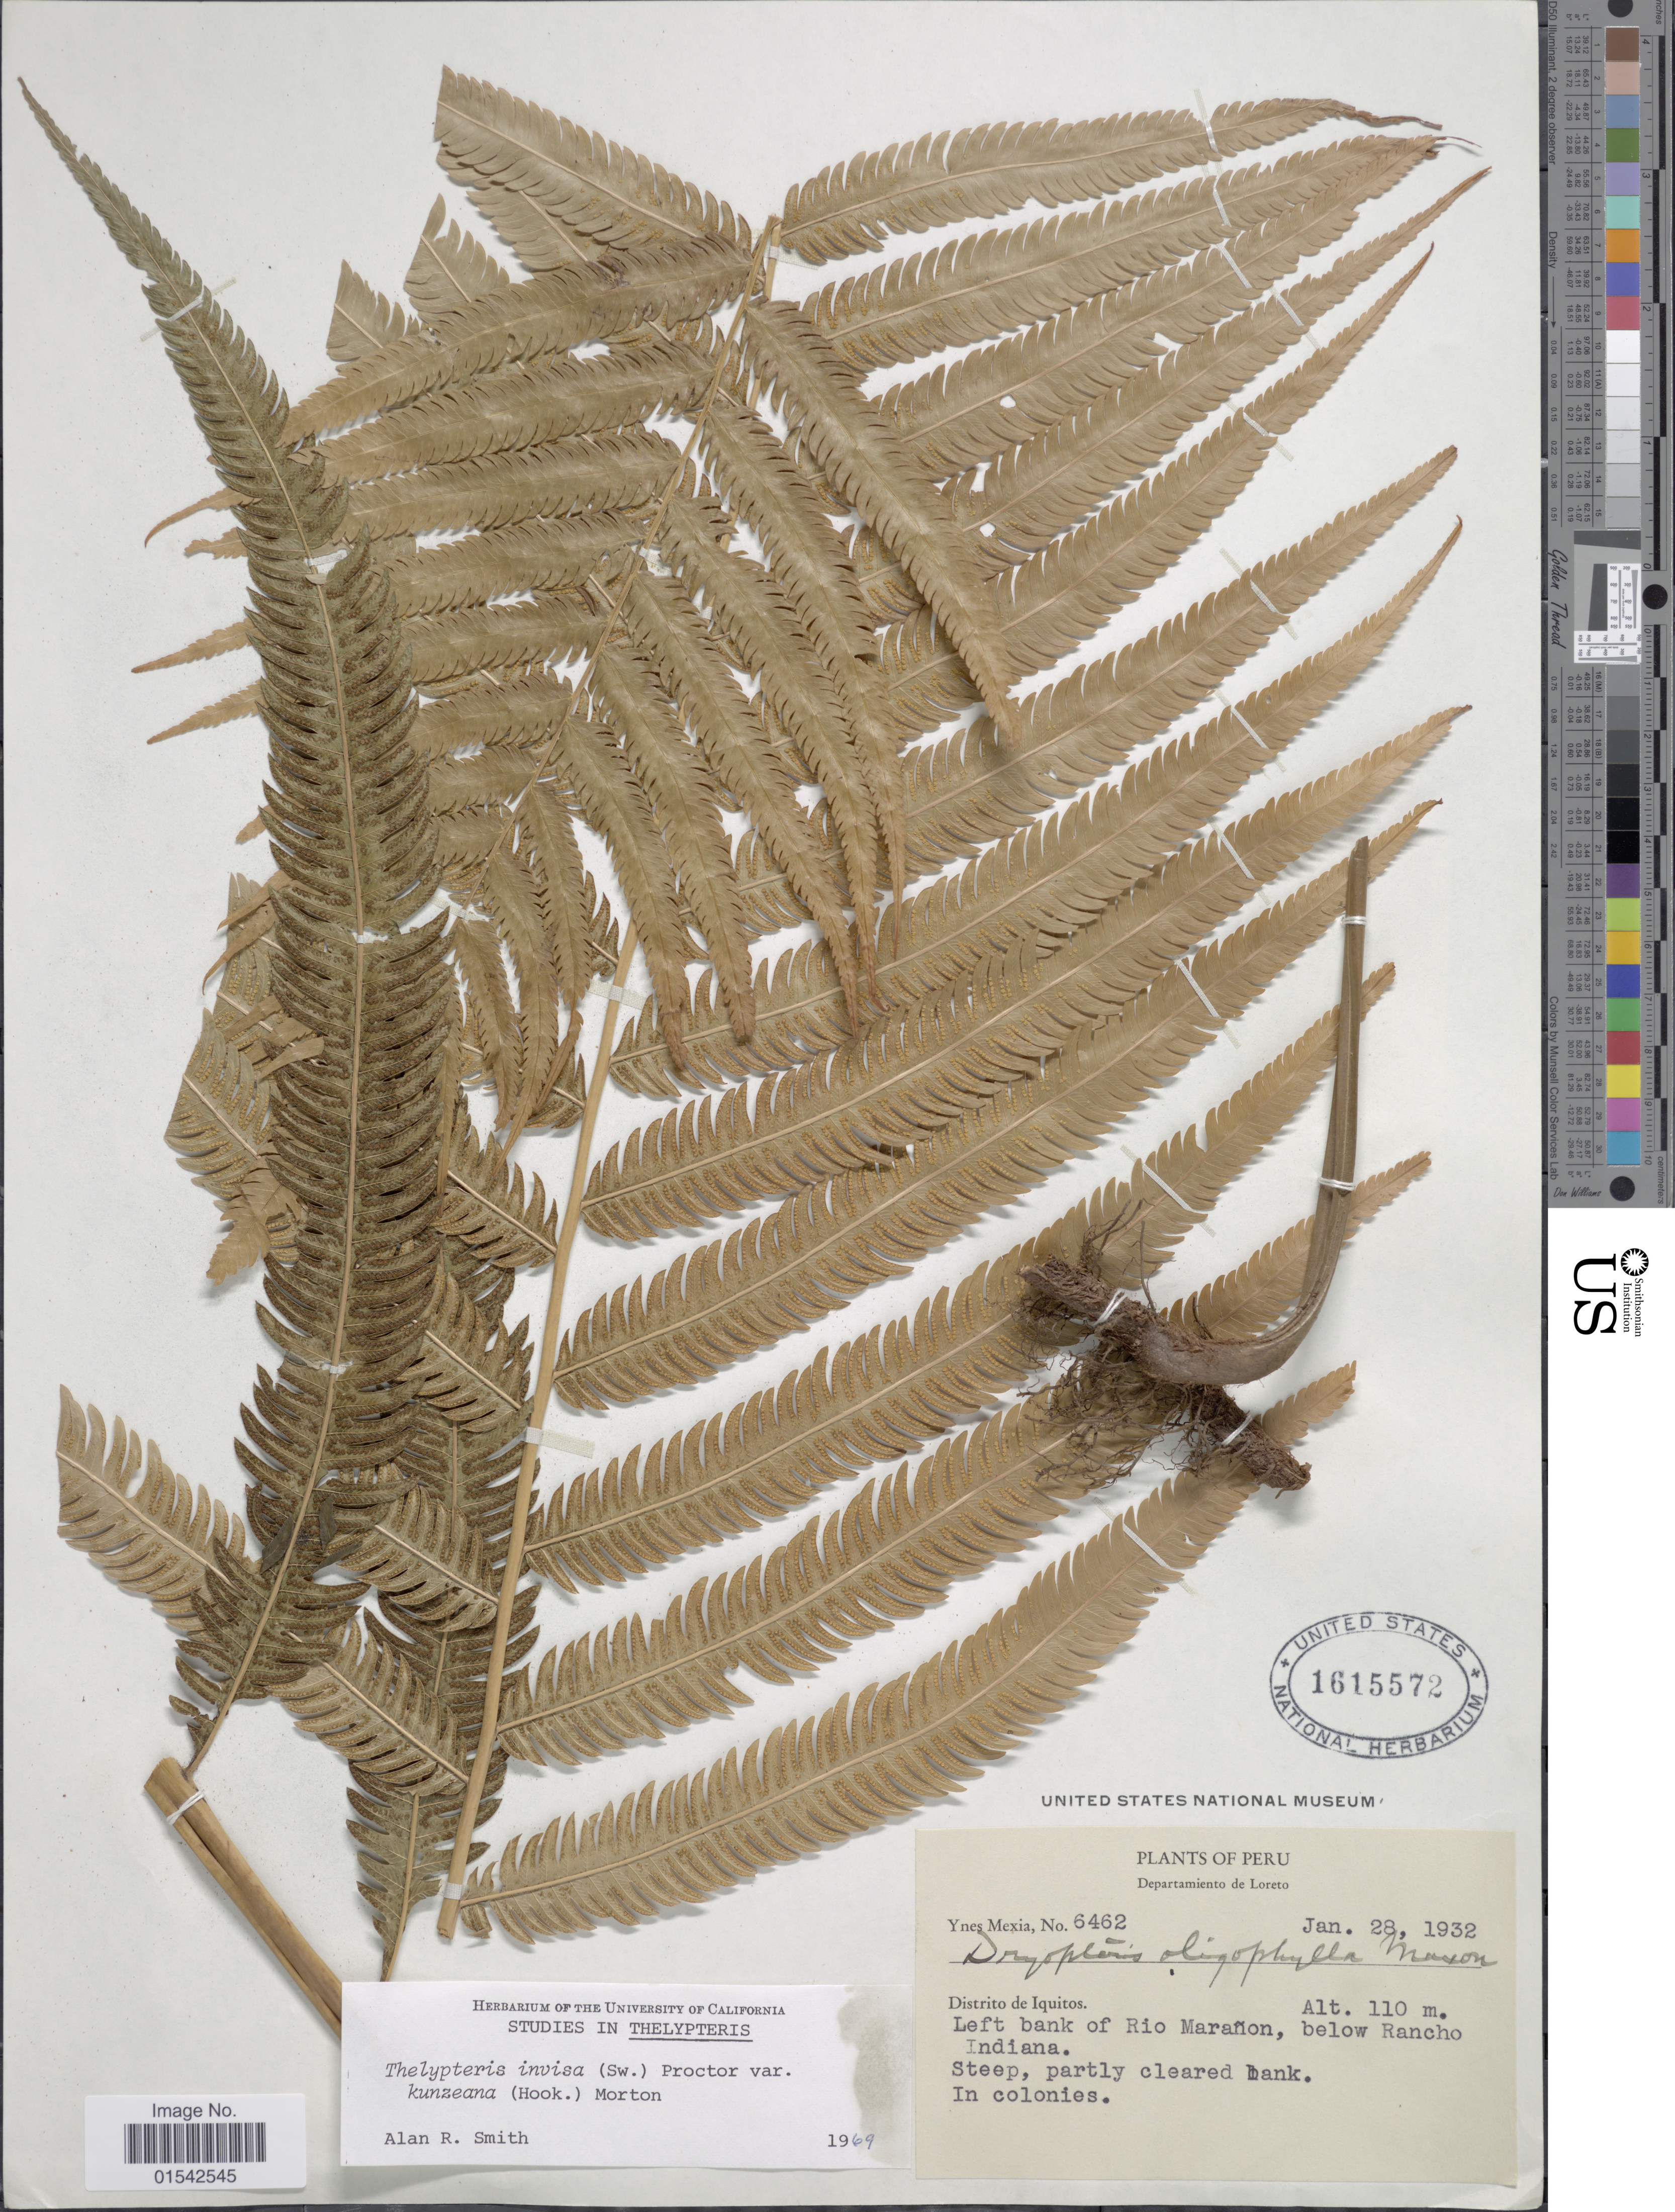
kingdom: Plantae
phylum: Tracheophyta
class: Polypodiopsida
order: Polypodiales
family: Thelypteridaceae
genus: Cyclosorus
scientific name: Cyclosorus grandis (A.R. Sm.) comb. nov., ined 2015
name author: (A.R. Sm.)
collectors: Y. Mexia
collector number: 6462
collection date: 1932-01-28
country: Peru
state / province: Loreto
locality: Distrito de Iquitos, Left bank of Rio Marañon, below Rancho Indiana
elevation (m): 110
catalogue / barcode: US 1615572